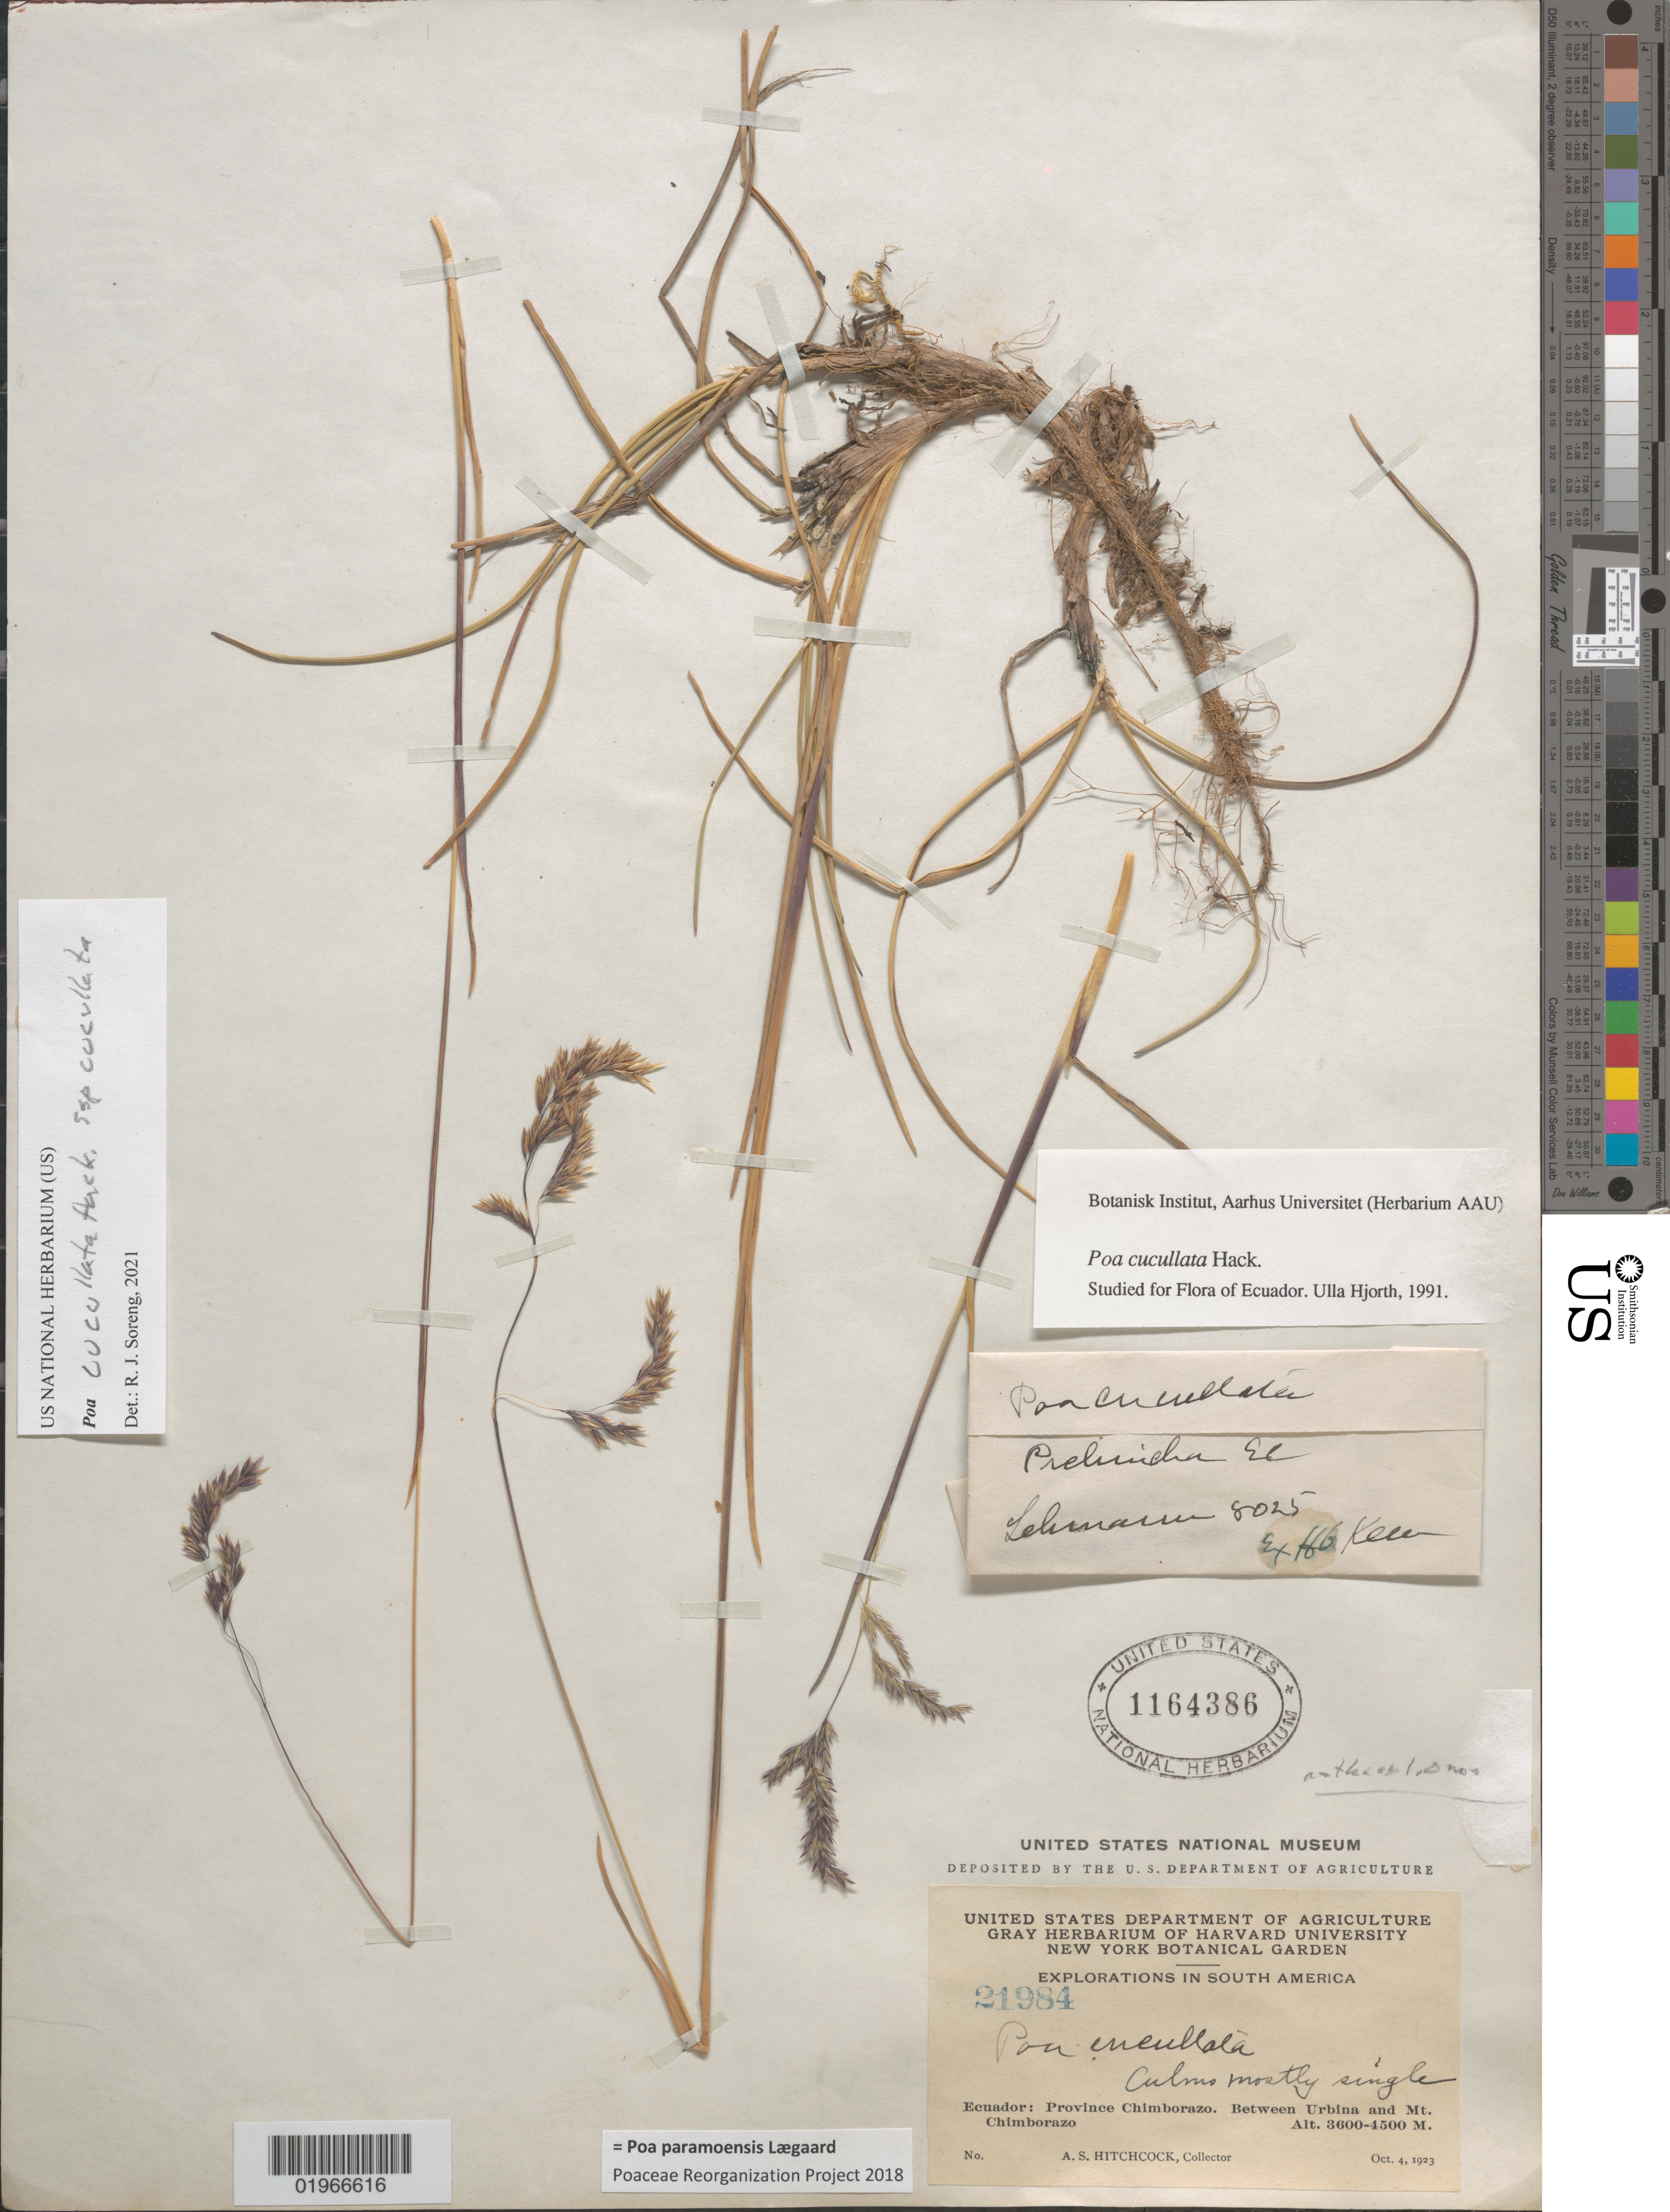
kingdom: Plantae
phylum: Tracheophyta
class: Liliopsida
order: Poales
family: Poaceae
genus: Poa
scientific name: Poa cucullata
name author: Hack.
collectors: A. Hitchcock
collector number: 21984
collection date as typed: Oct. 4, 1923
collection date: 1923-10-04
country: Ecuador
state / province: Chimborazo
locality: Between Urbina and Mt. Chimborazo.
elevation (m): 3600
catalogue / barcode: US 1164386